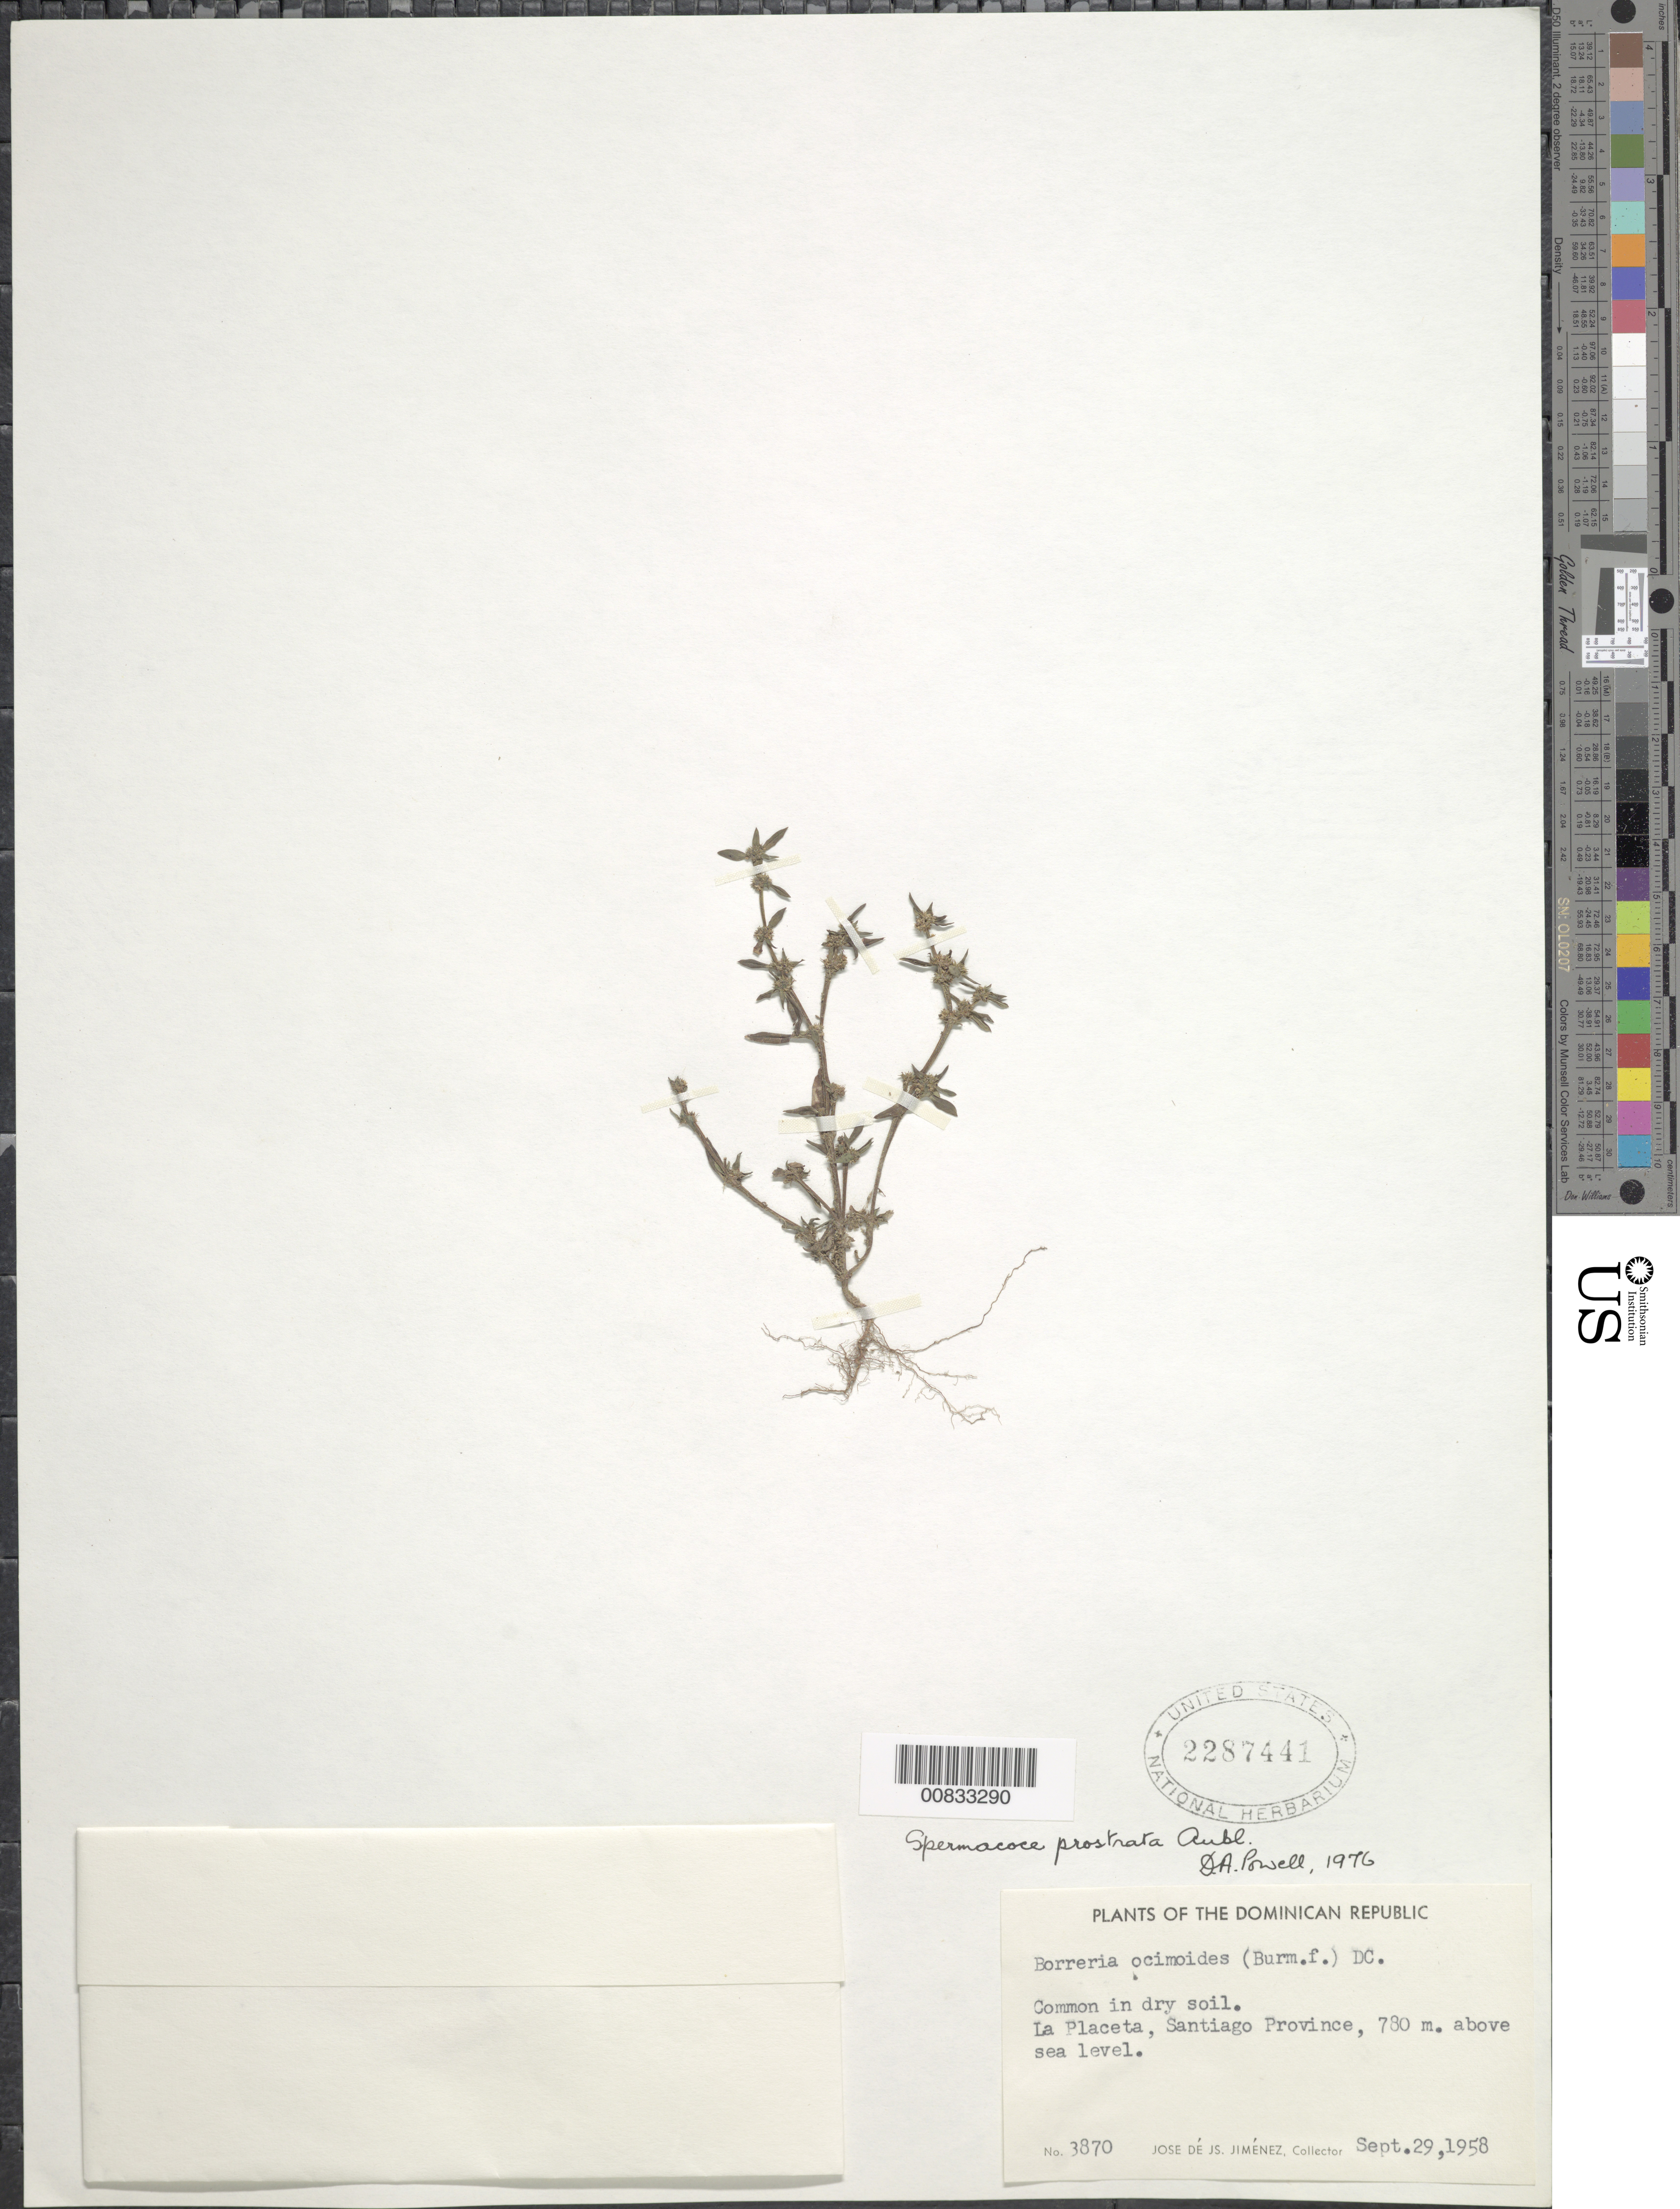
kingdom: Plantae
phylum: Tracheophyta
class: Magnoliopsida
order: Gentianales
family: Rubiaceae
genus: Spermacoce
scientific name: Spermacoce prostrata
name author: Aubl.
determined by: Powell, D. A.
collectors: J. J. Jiménez Almonte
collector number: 3870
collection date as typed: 29 Sep 1958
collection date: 1958-09-29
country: Dominican Republic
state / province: Santiago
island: Hispaniola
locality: La Placeta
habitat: Dry soil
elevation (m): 780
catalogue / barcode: US 2287441